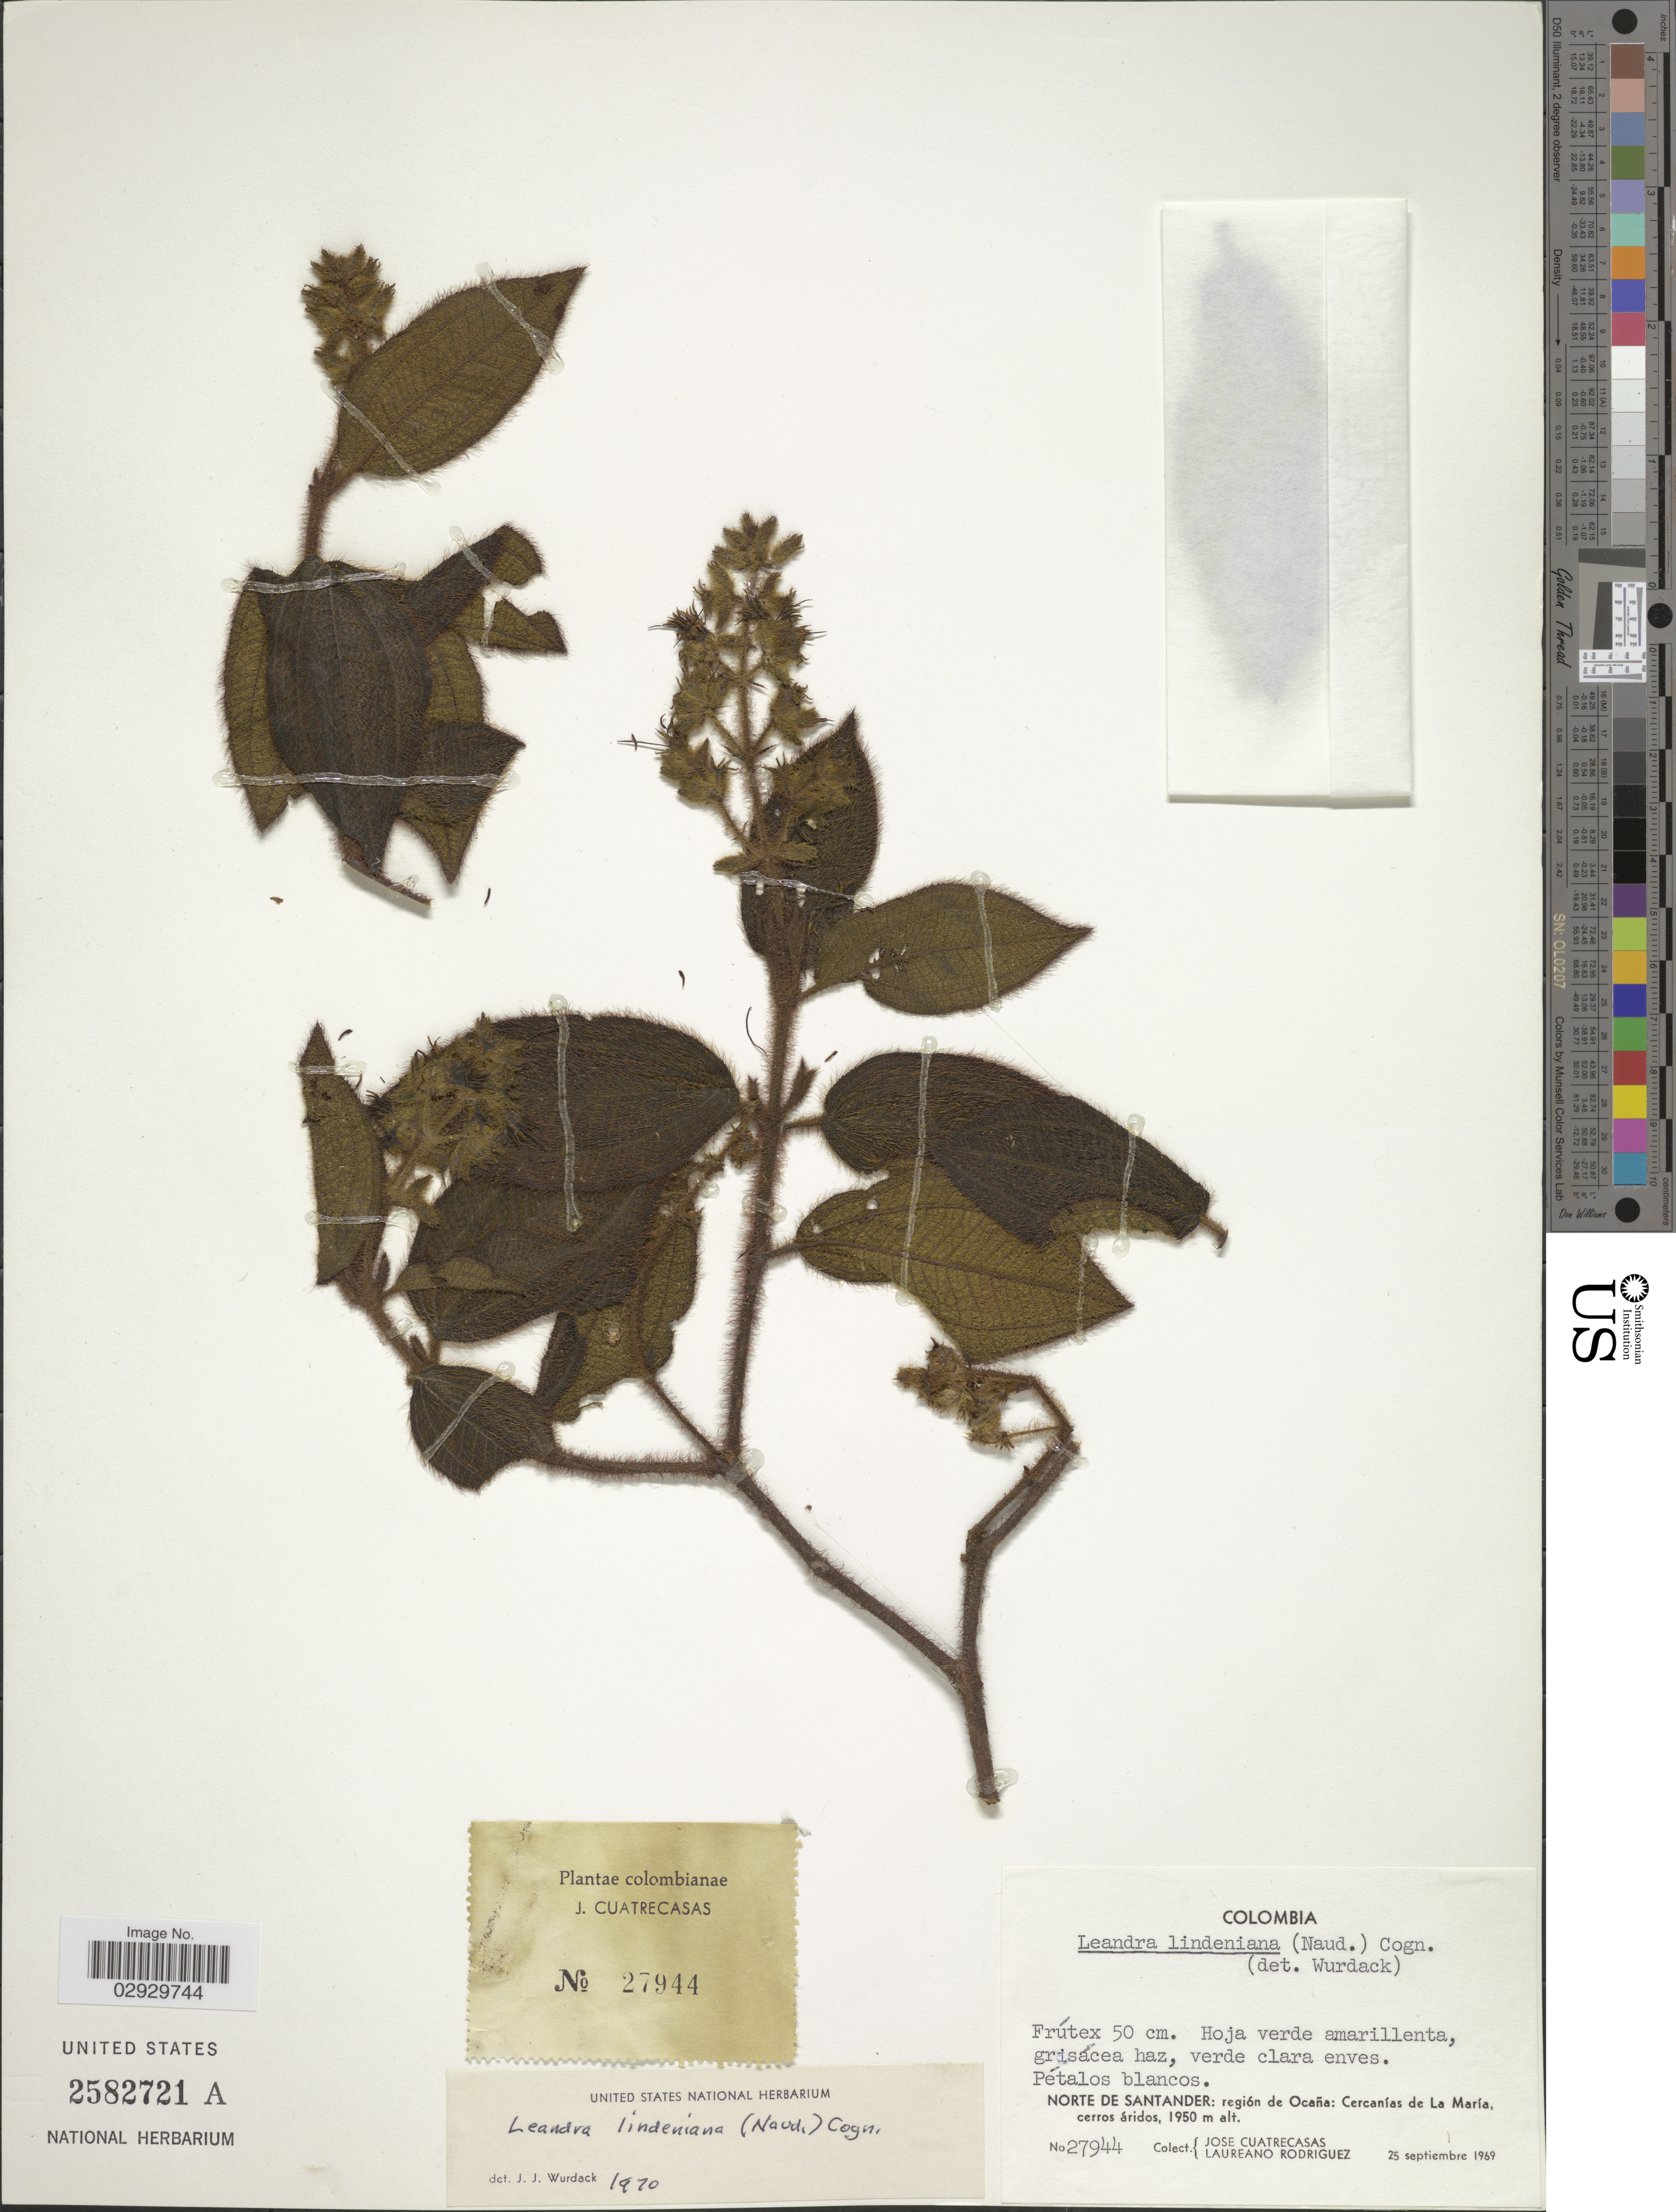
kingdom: Plantae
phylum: Tracheophyta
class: Magnoliopsida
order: Myrtales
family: Melastomataceae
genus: Leandra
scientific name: Leandra lindeniana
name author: (Naudin) Cogn.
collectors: J. Cuatrecasas & L. Rodriguez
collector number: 27944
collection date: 1969-09-25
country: Colombia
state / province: Norte de Santander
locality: Región de Ocaña: Cercanías de La María, cerrados áridos.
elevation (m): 1950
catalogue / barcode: US 2582721A